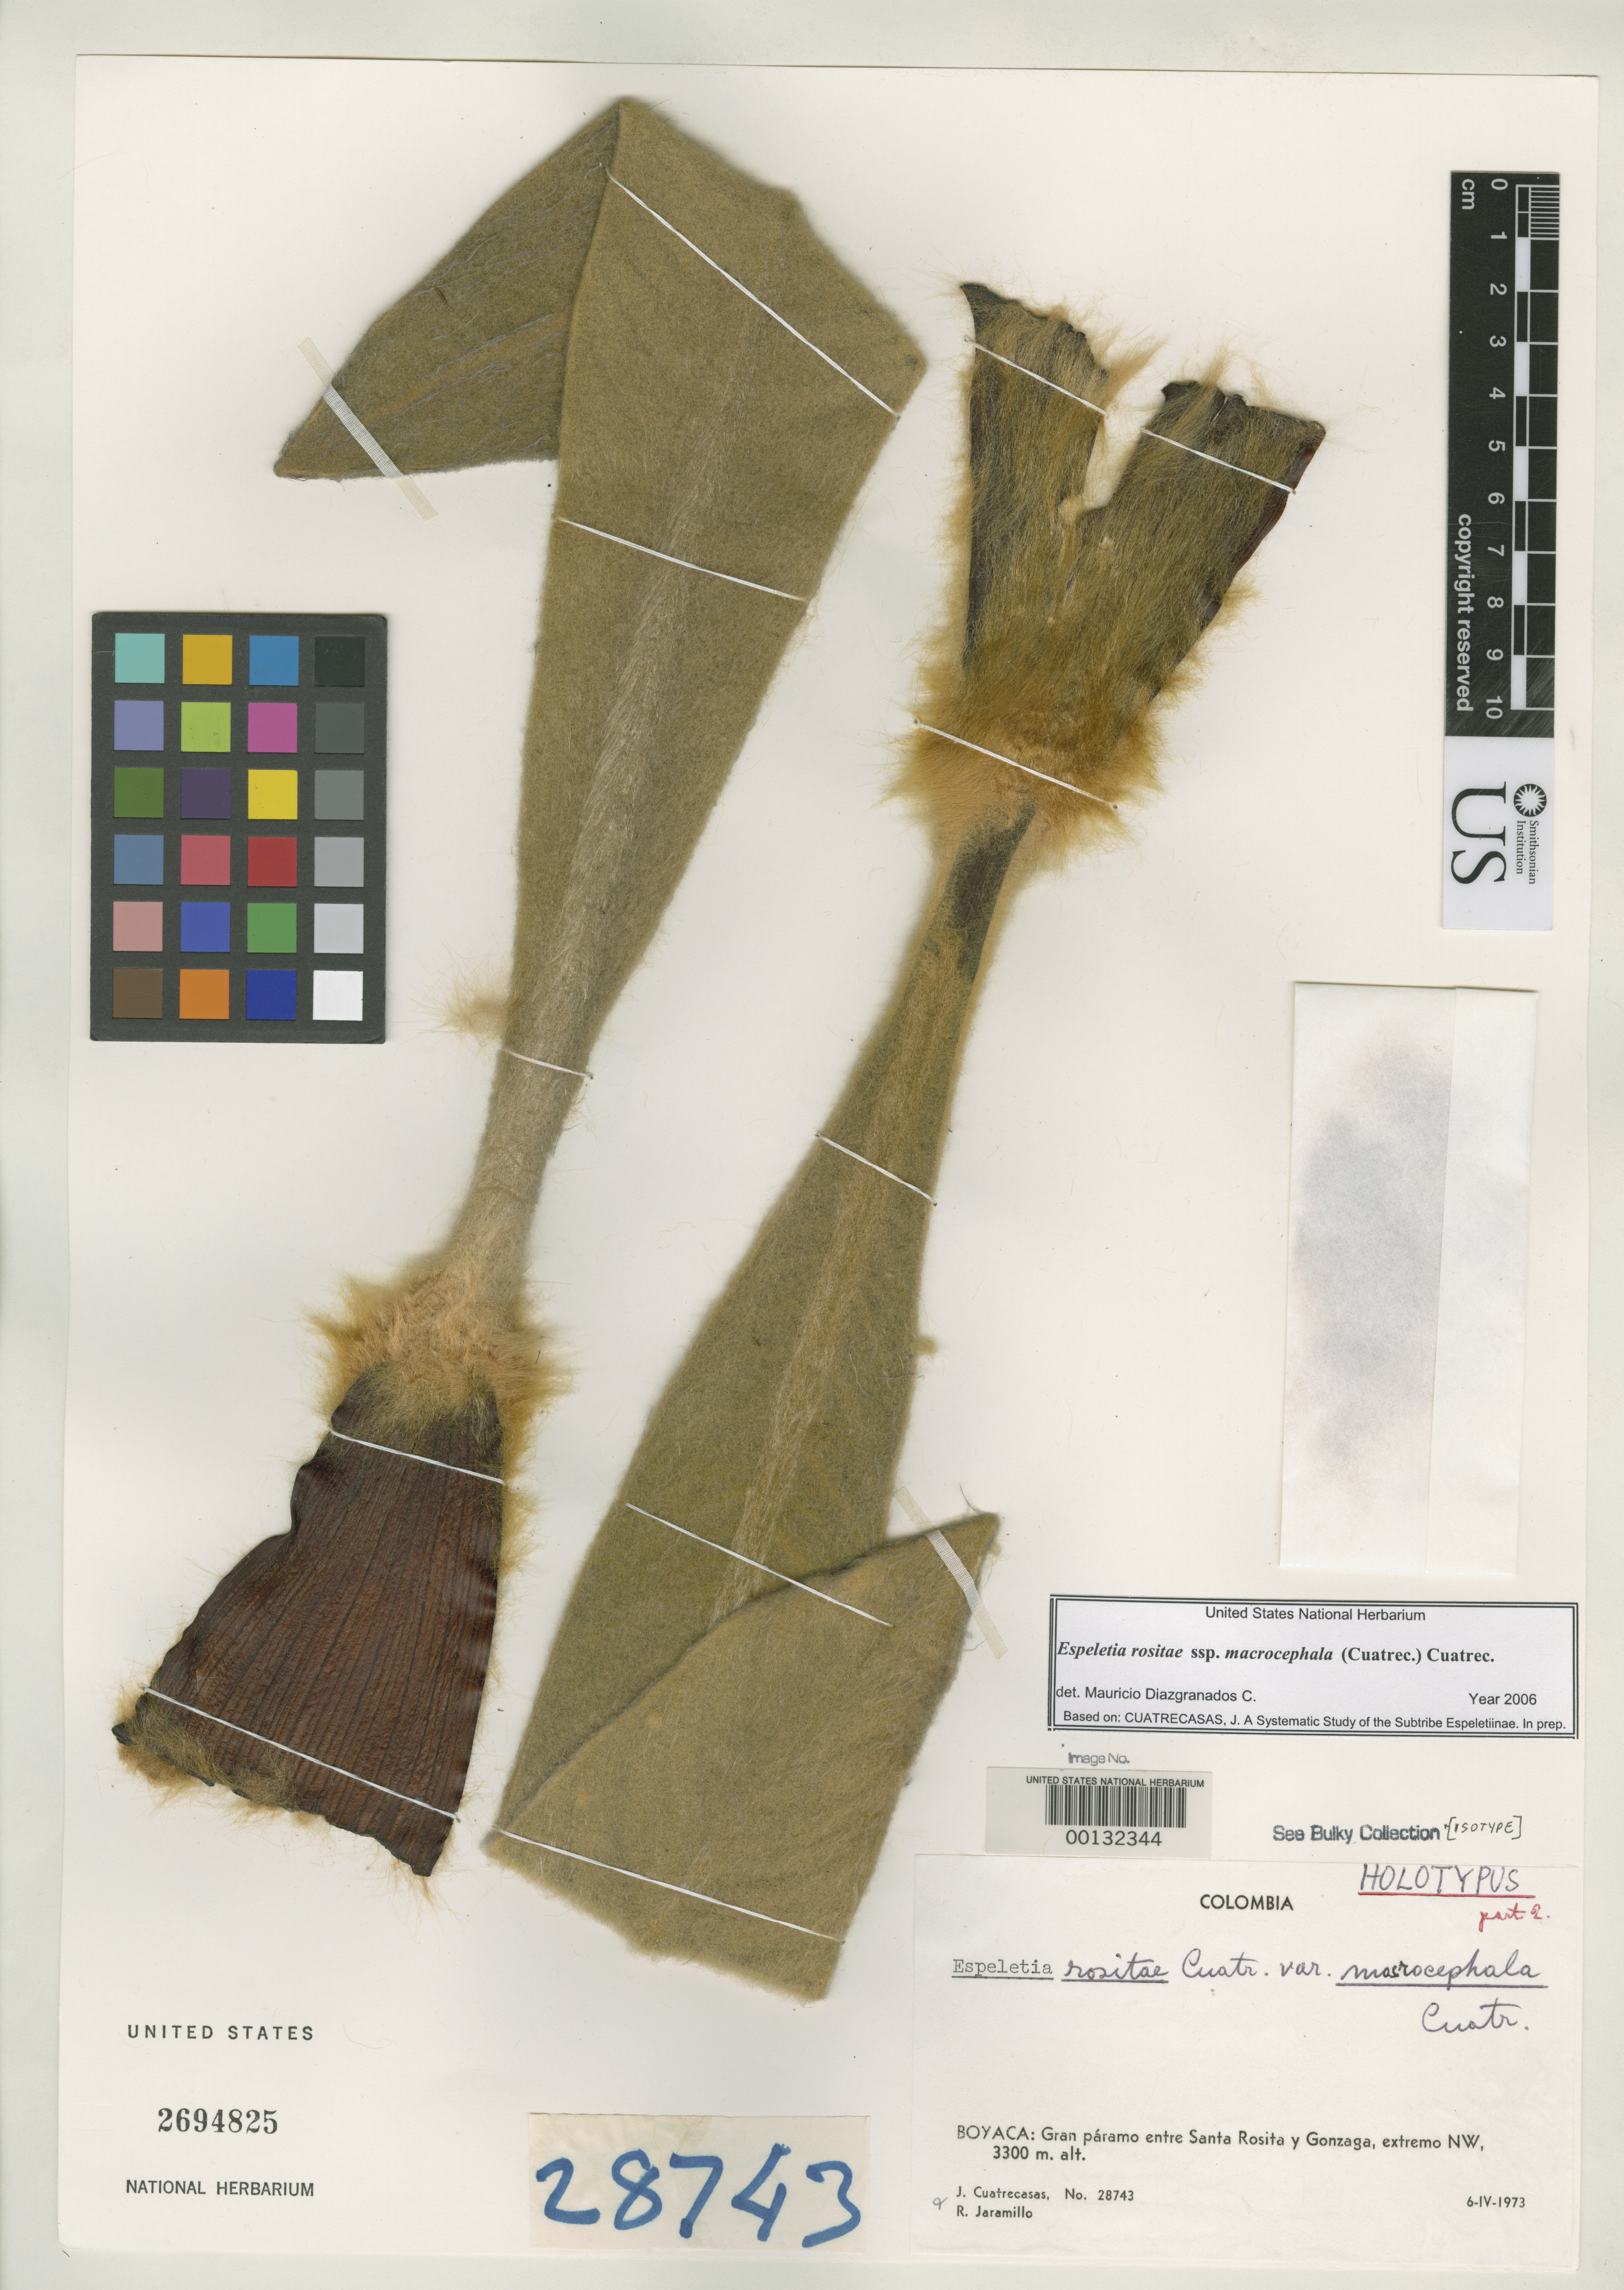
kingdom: Plantae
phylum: Tracheophyta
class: Magnoliopsida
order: Asterales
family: Asteraceae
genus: Espeletia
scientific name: Espeletia rositae var. macrocephala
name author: Cuatrec.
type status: Holotype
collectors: J. Cuatrecasas & R. Jaramillo M.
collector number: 28743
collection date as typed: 06 Apr 1973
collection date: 1973-04-06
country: Colombia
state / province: Boyacá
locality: Gran Páramo entre Santa Rosita y Gonzaga, extremo NW. [Great upland between Santa Rosita & Gonzaga, NW end]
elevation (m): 3300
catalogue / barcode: US 2694825